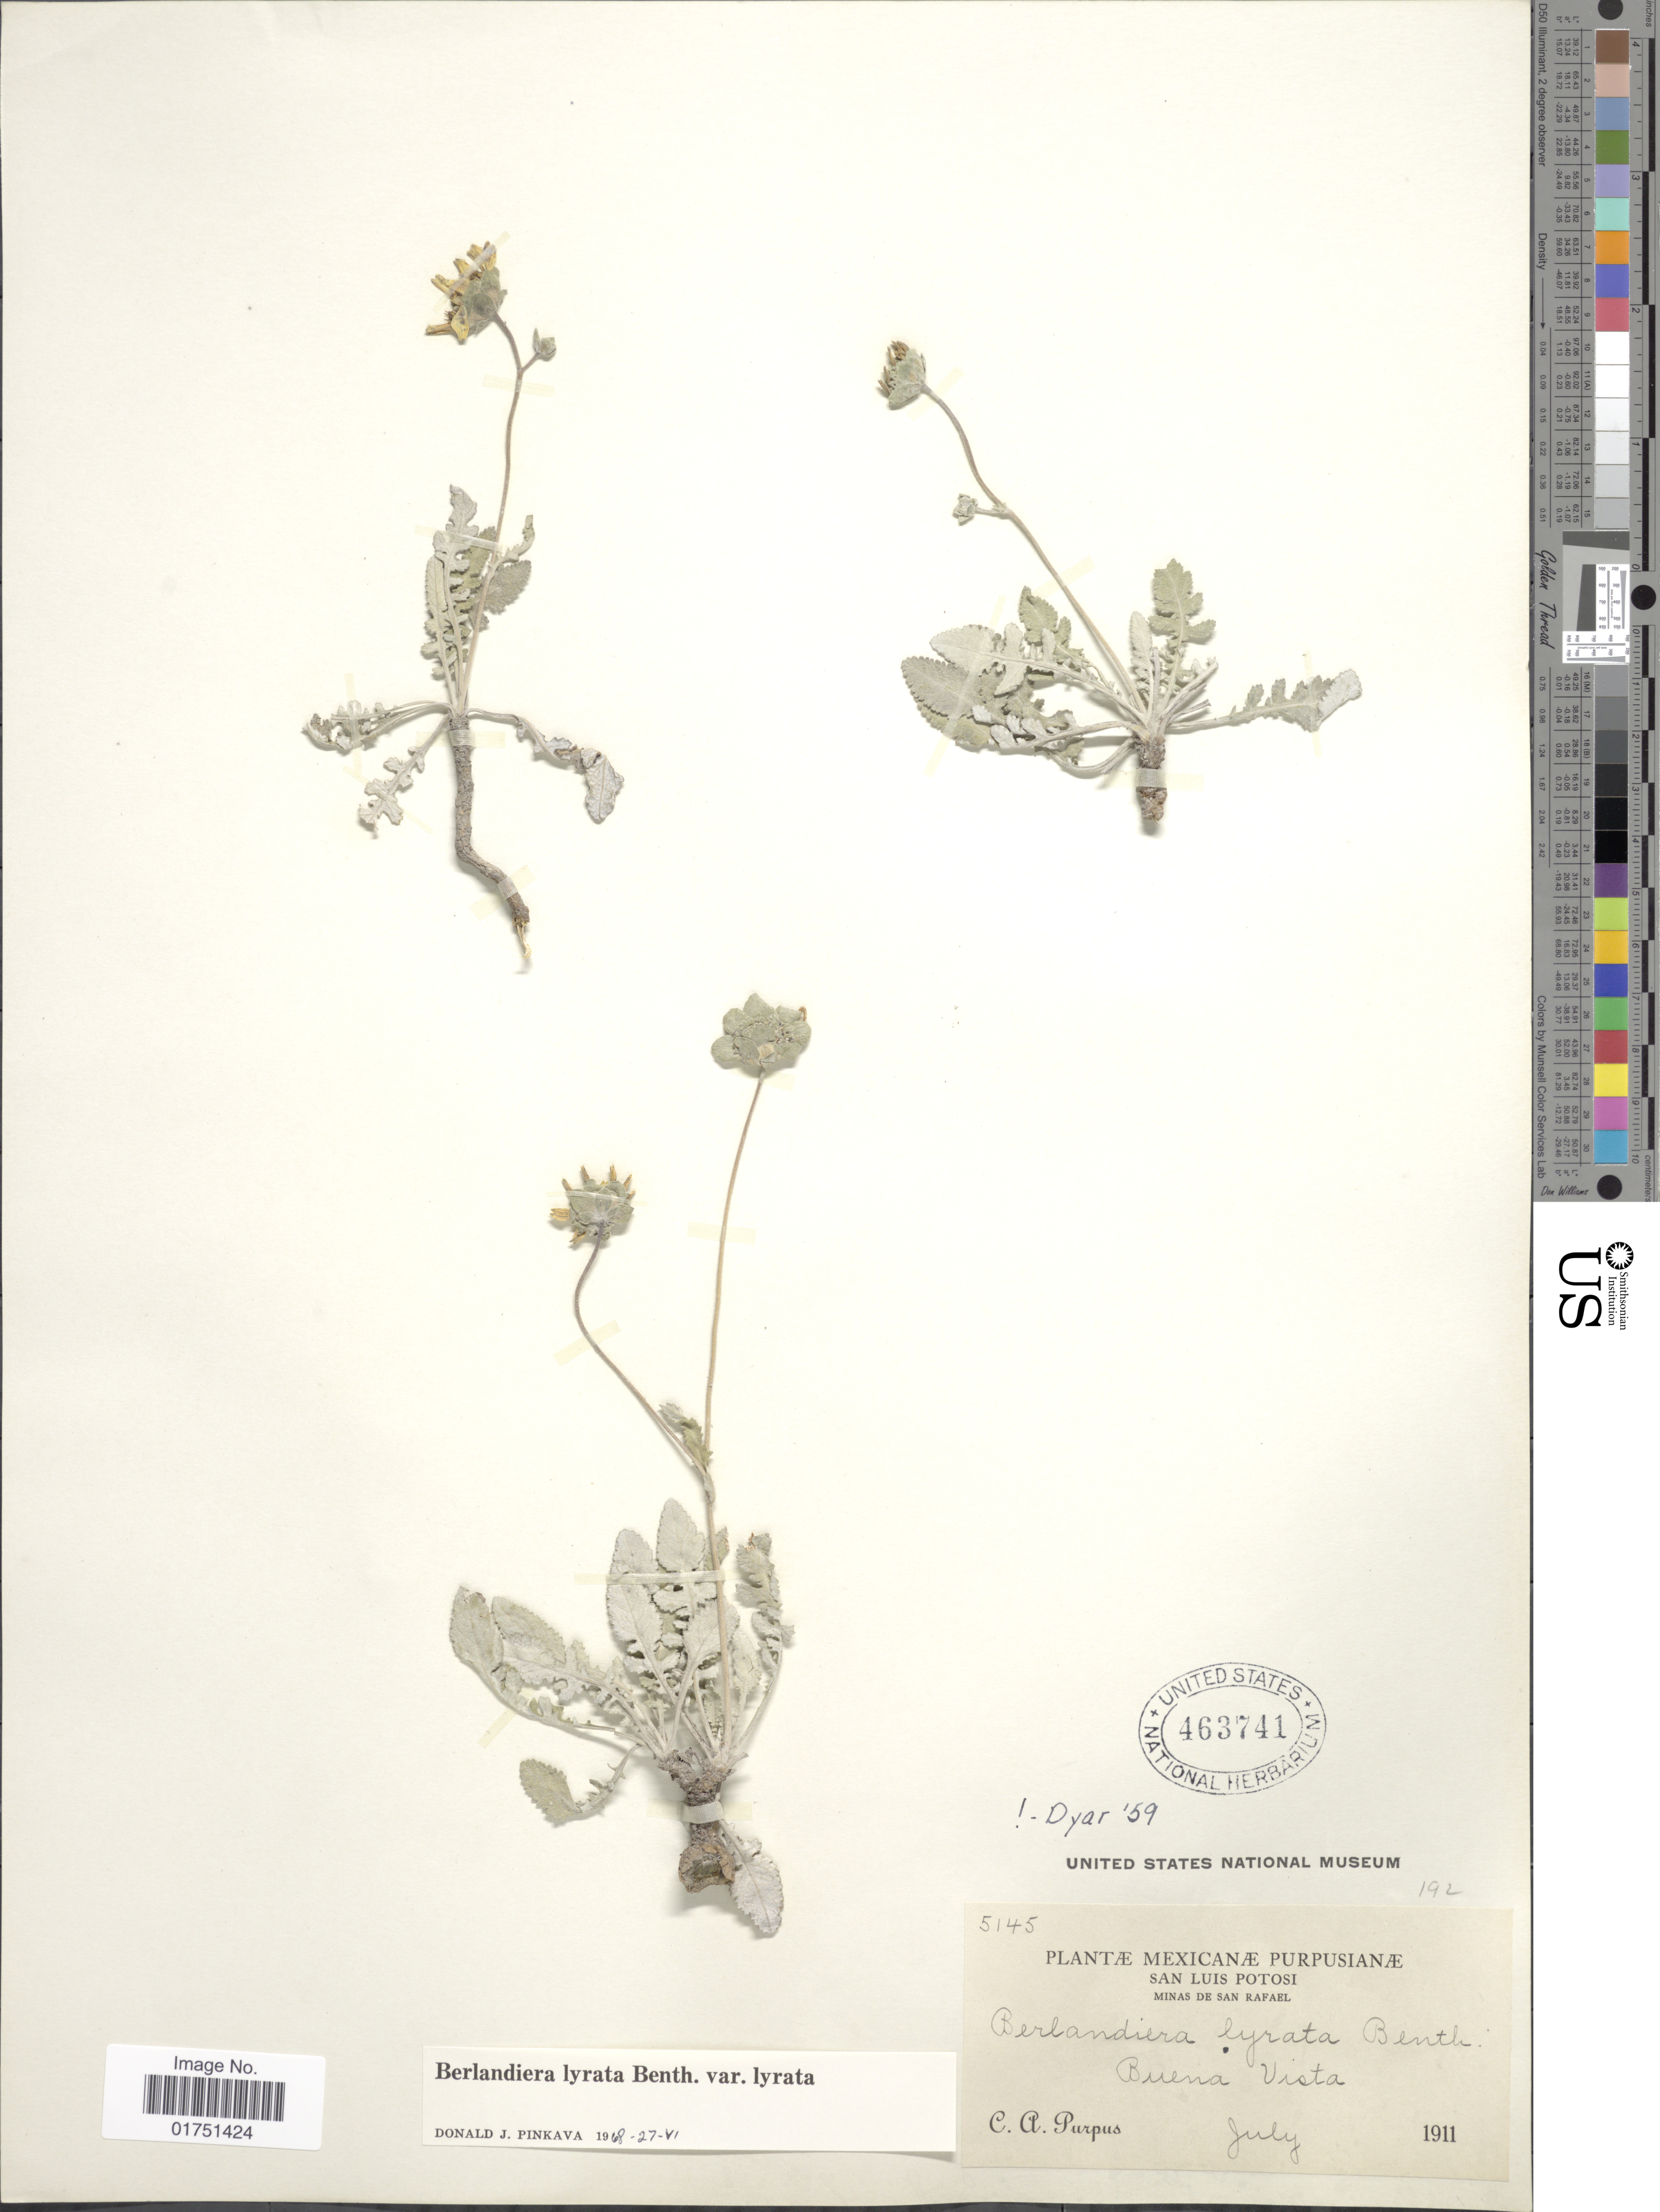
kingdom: Plantae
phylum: Tracheophyta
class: Magnoliopsida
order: Asterales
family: Asteraceae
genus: Berlandiera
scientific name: Berlandiera lyrata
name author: Benth.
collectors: C. A. Purpus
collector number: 5145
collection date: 1911-07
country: Mexico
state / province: San Luis Potosí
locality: Minas de San Rafael. Buena Vista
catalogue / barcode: US 463741